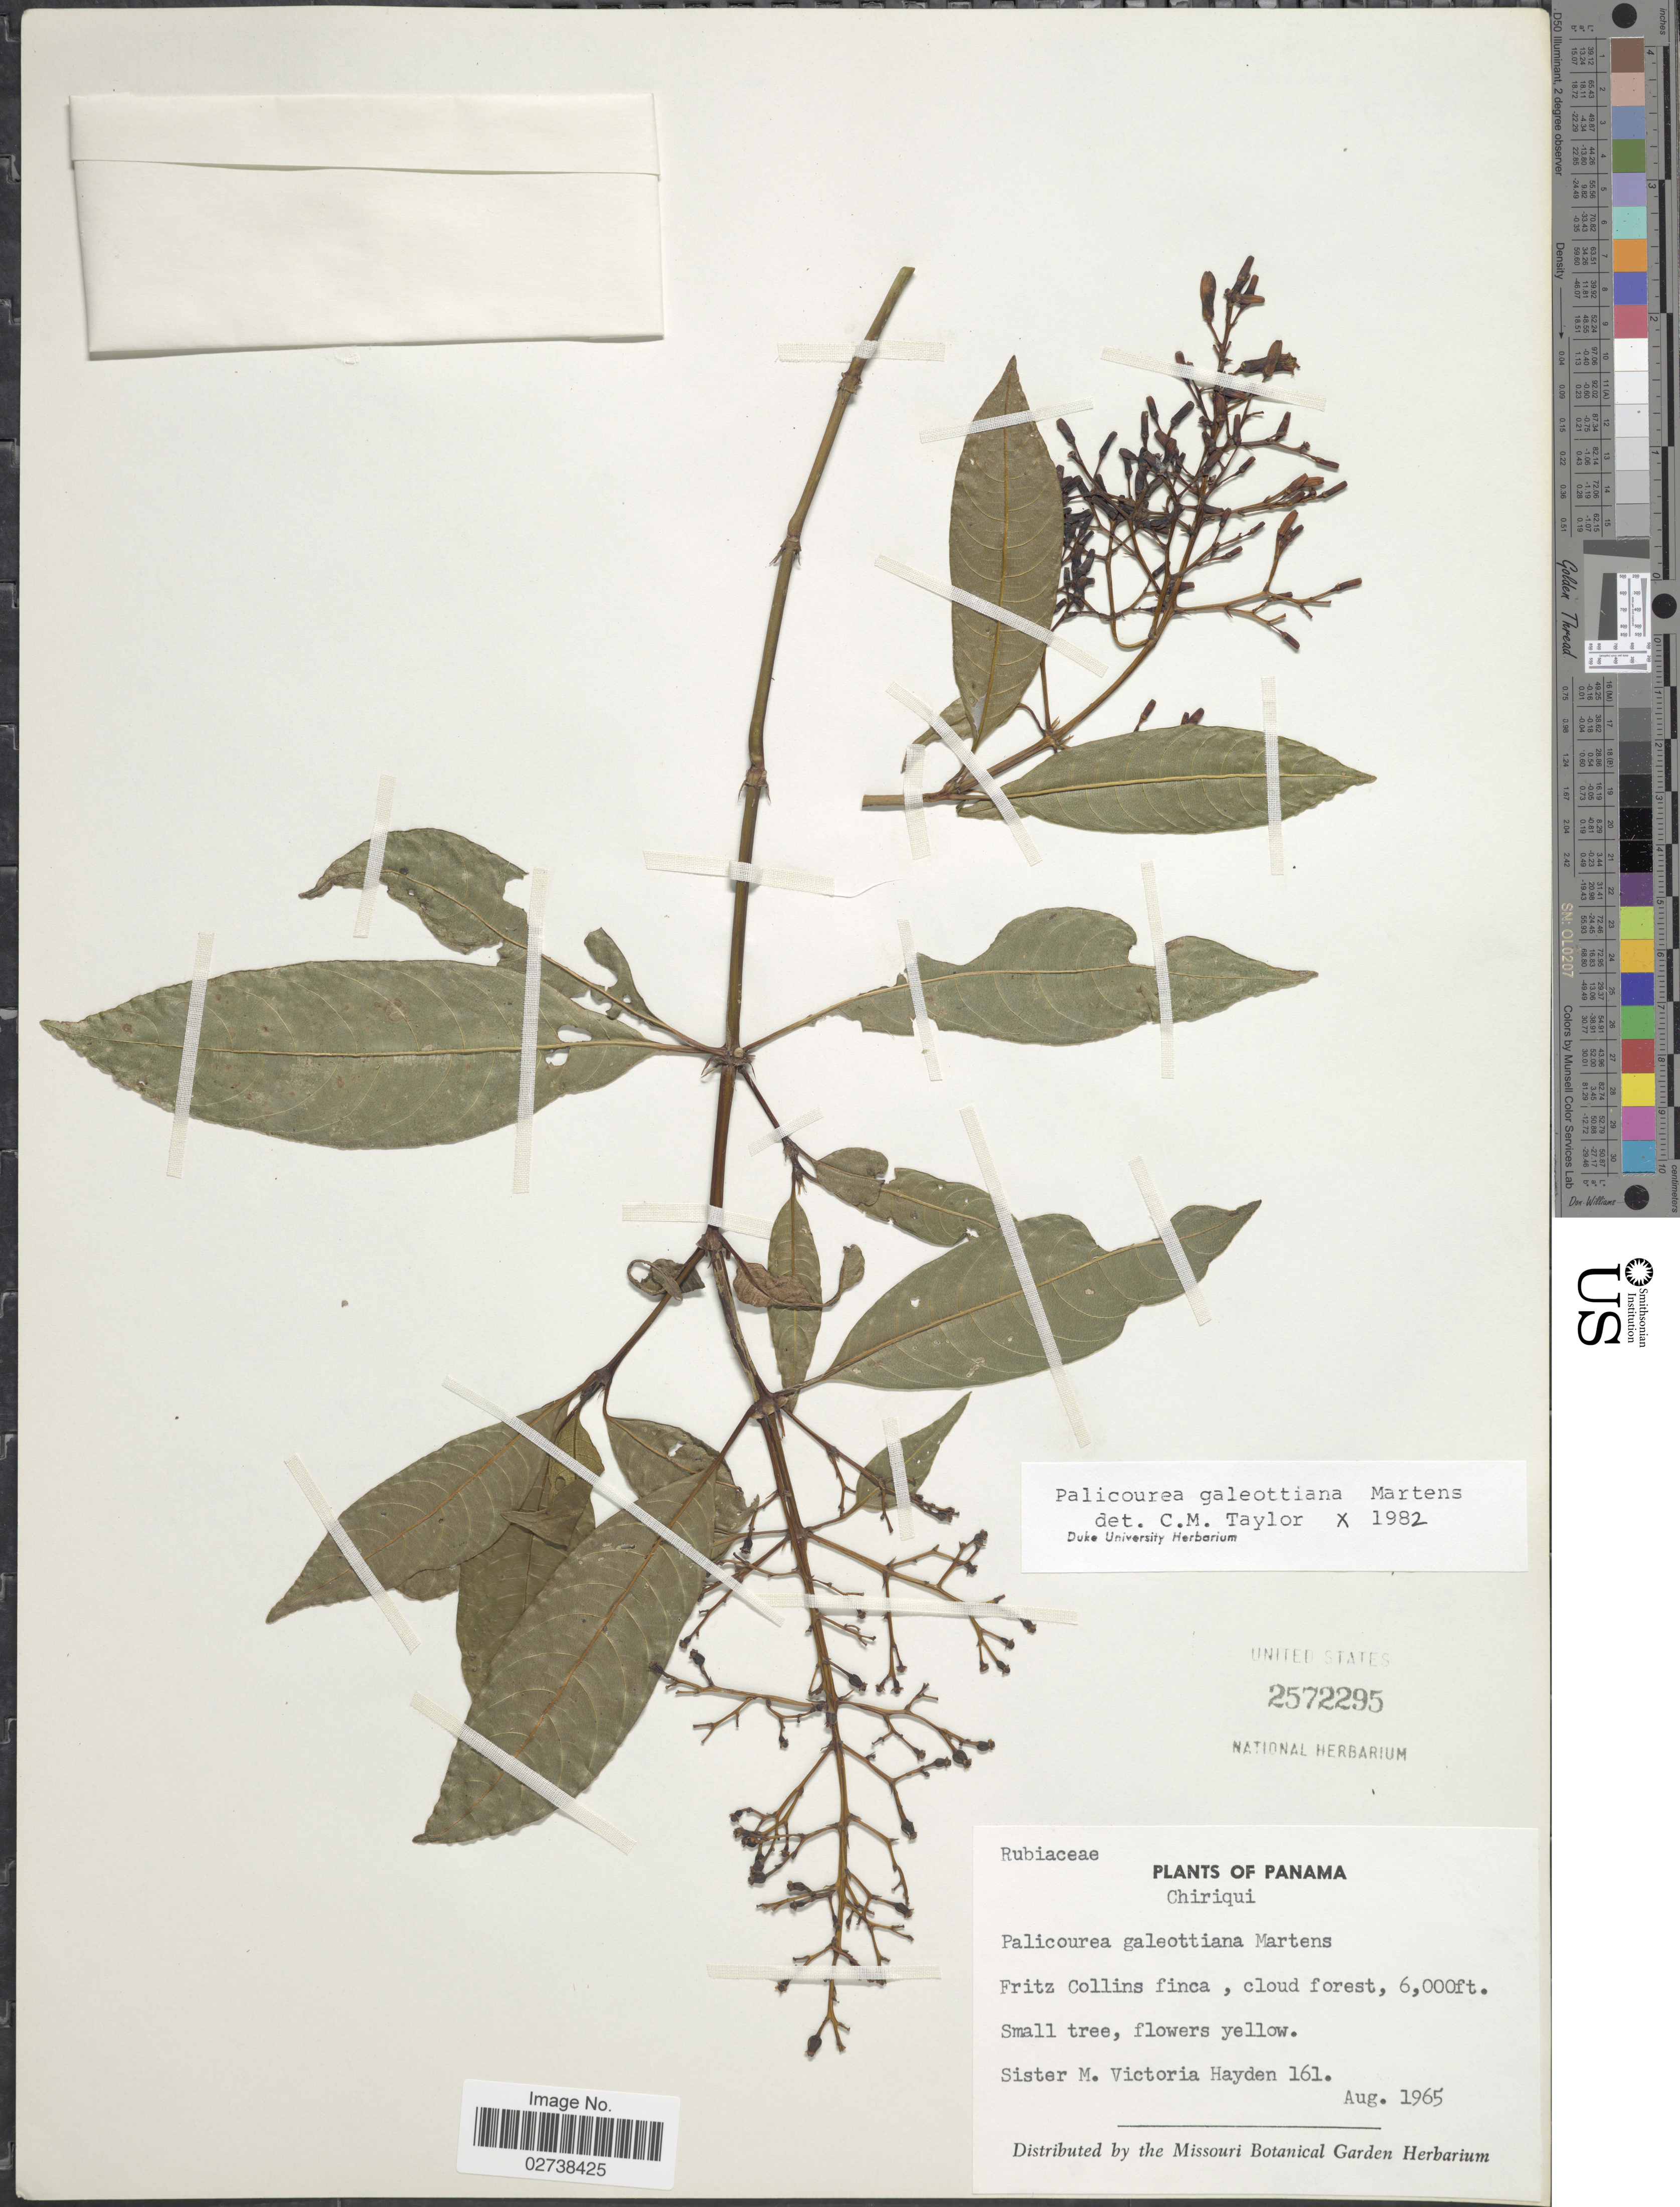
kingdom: Plantae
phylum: Tracheophyta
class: Magnoliopsida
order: Gentianales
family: Rubiaceae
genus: Palicourea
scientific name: Palicourea galeottiana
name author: M. Martens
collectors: M. Hayden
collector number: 161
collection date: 1965-08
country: Panama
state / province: Chiriqui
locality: Fritz Collins Finca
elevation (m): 1829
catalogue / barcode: US 2572295